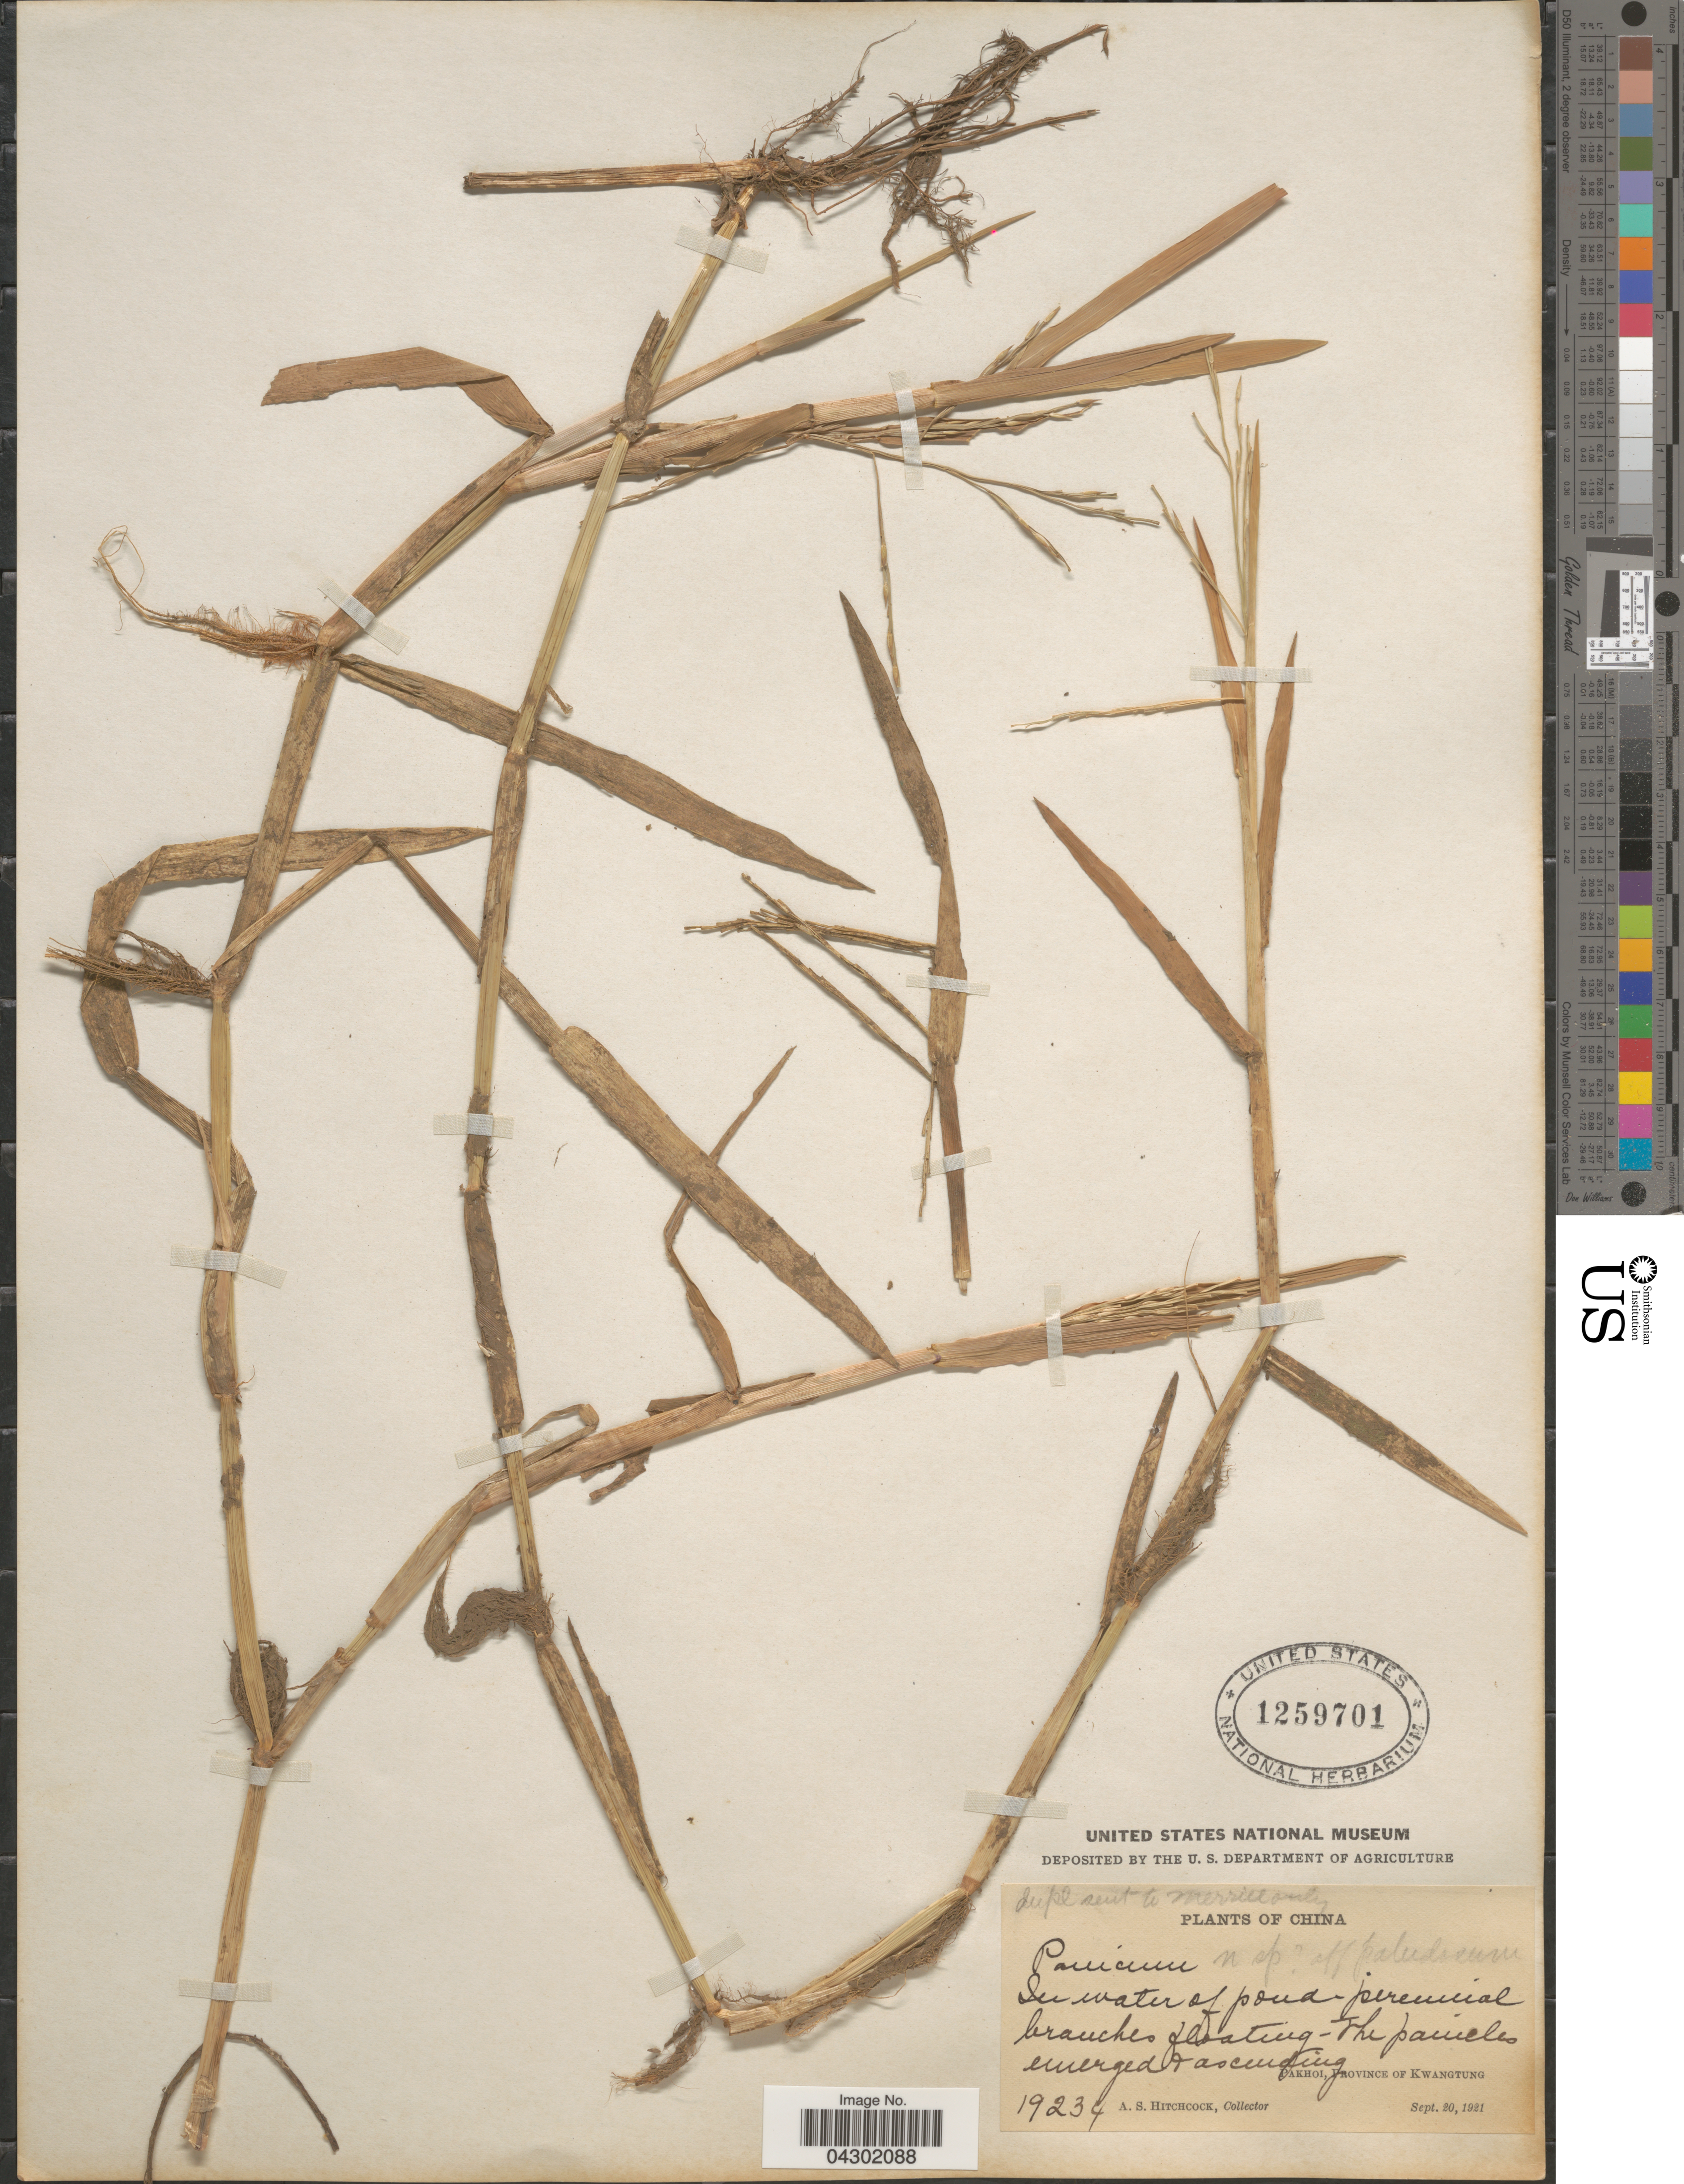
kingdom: Plantae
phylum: Tracheophyta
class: Liliopsida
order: Poales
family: Poaceae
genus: Panicum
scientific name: Panicum paludosum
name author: Roxb.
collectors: A. S. Hitchcock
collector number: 19234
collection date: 1921-09-20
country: China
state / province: Guangdong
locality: Pakhoi, Province of Kwangtung.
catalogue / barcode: US 1259701